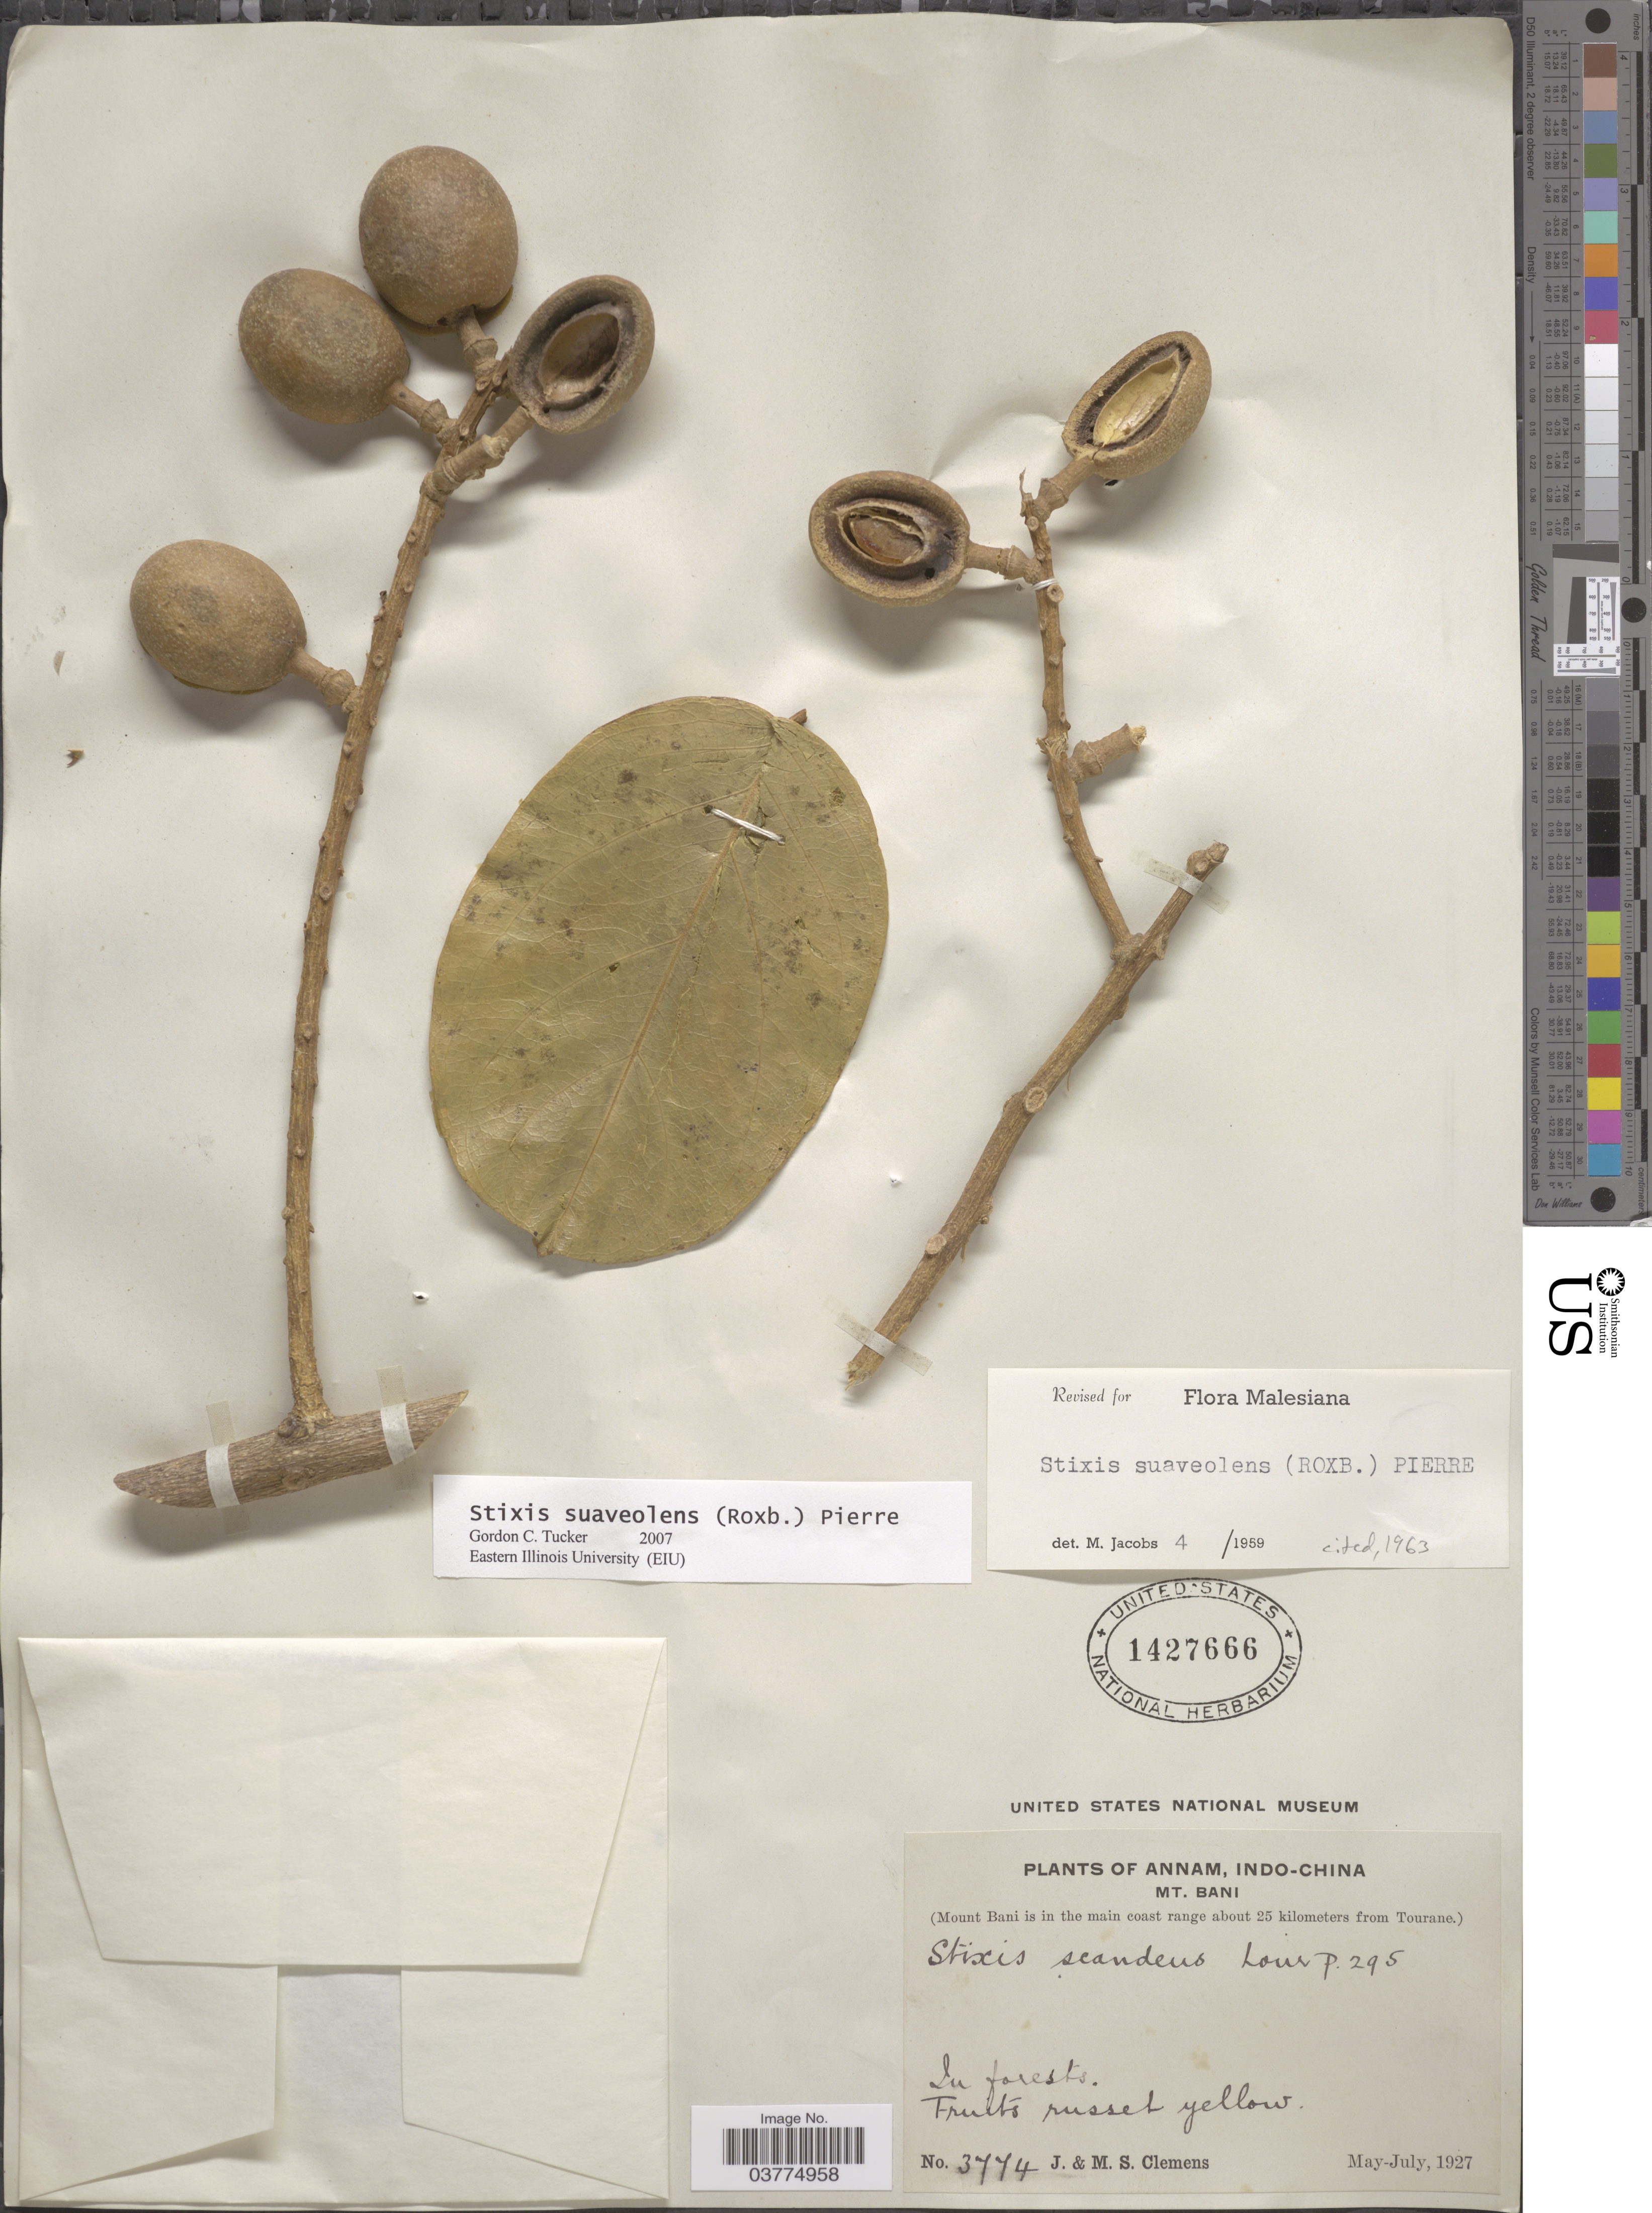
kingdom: Plantae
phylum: Tracheophyta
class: Magnoliopsida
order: Brassicales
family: Stixaceae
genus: Stixis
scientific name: Stixis suaveolens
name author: (Roxburgh) Baill.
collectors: J. Clemens & M. S. Clemens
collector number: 3774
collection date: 1927-05/1927-07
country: Vietnam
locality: Annam. Indo-China. Mt. Bani. (Mount Bani is in the main coast range about 25 kilometers from Tourane).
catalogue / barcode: US 1427666